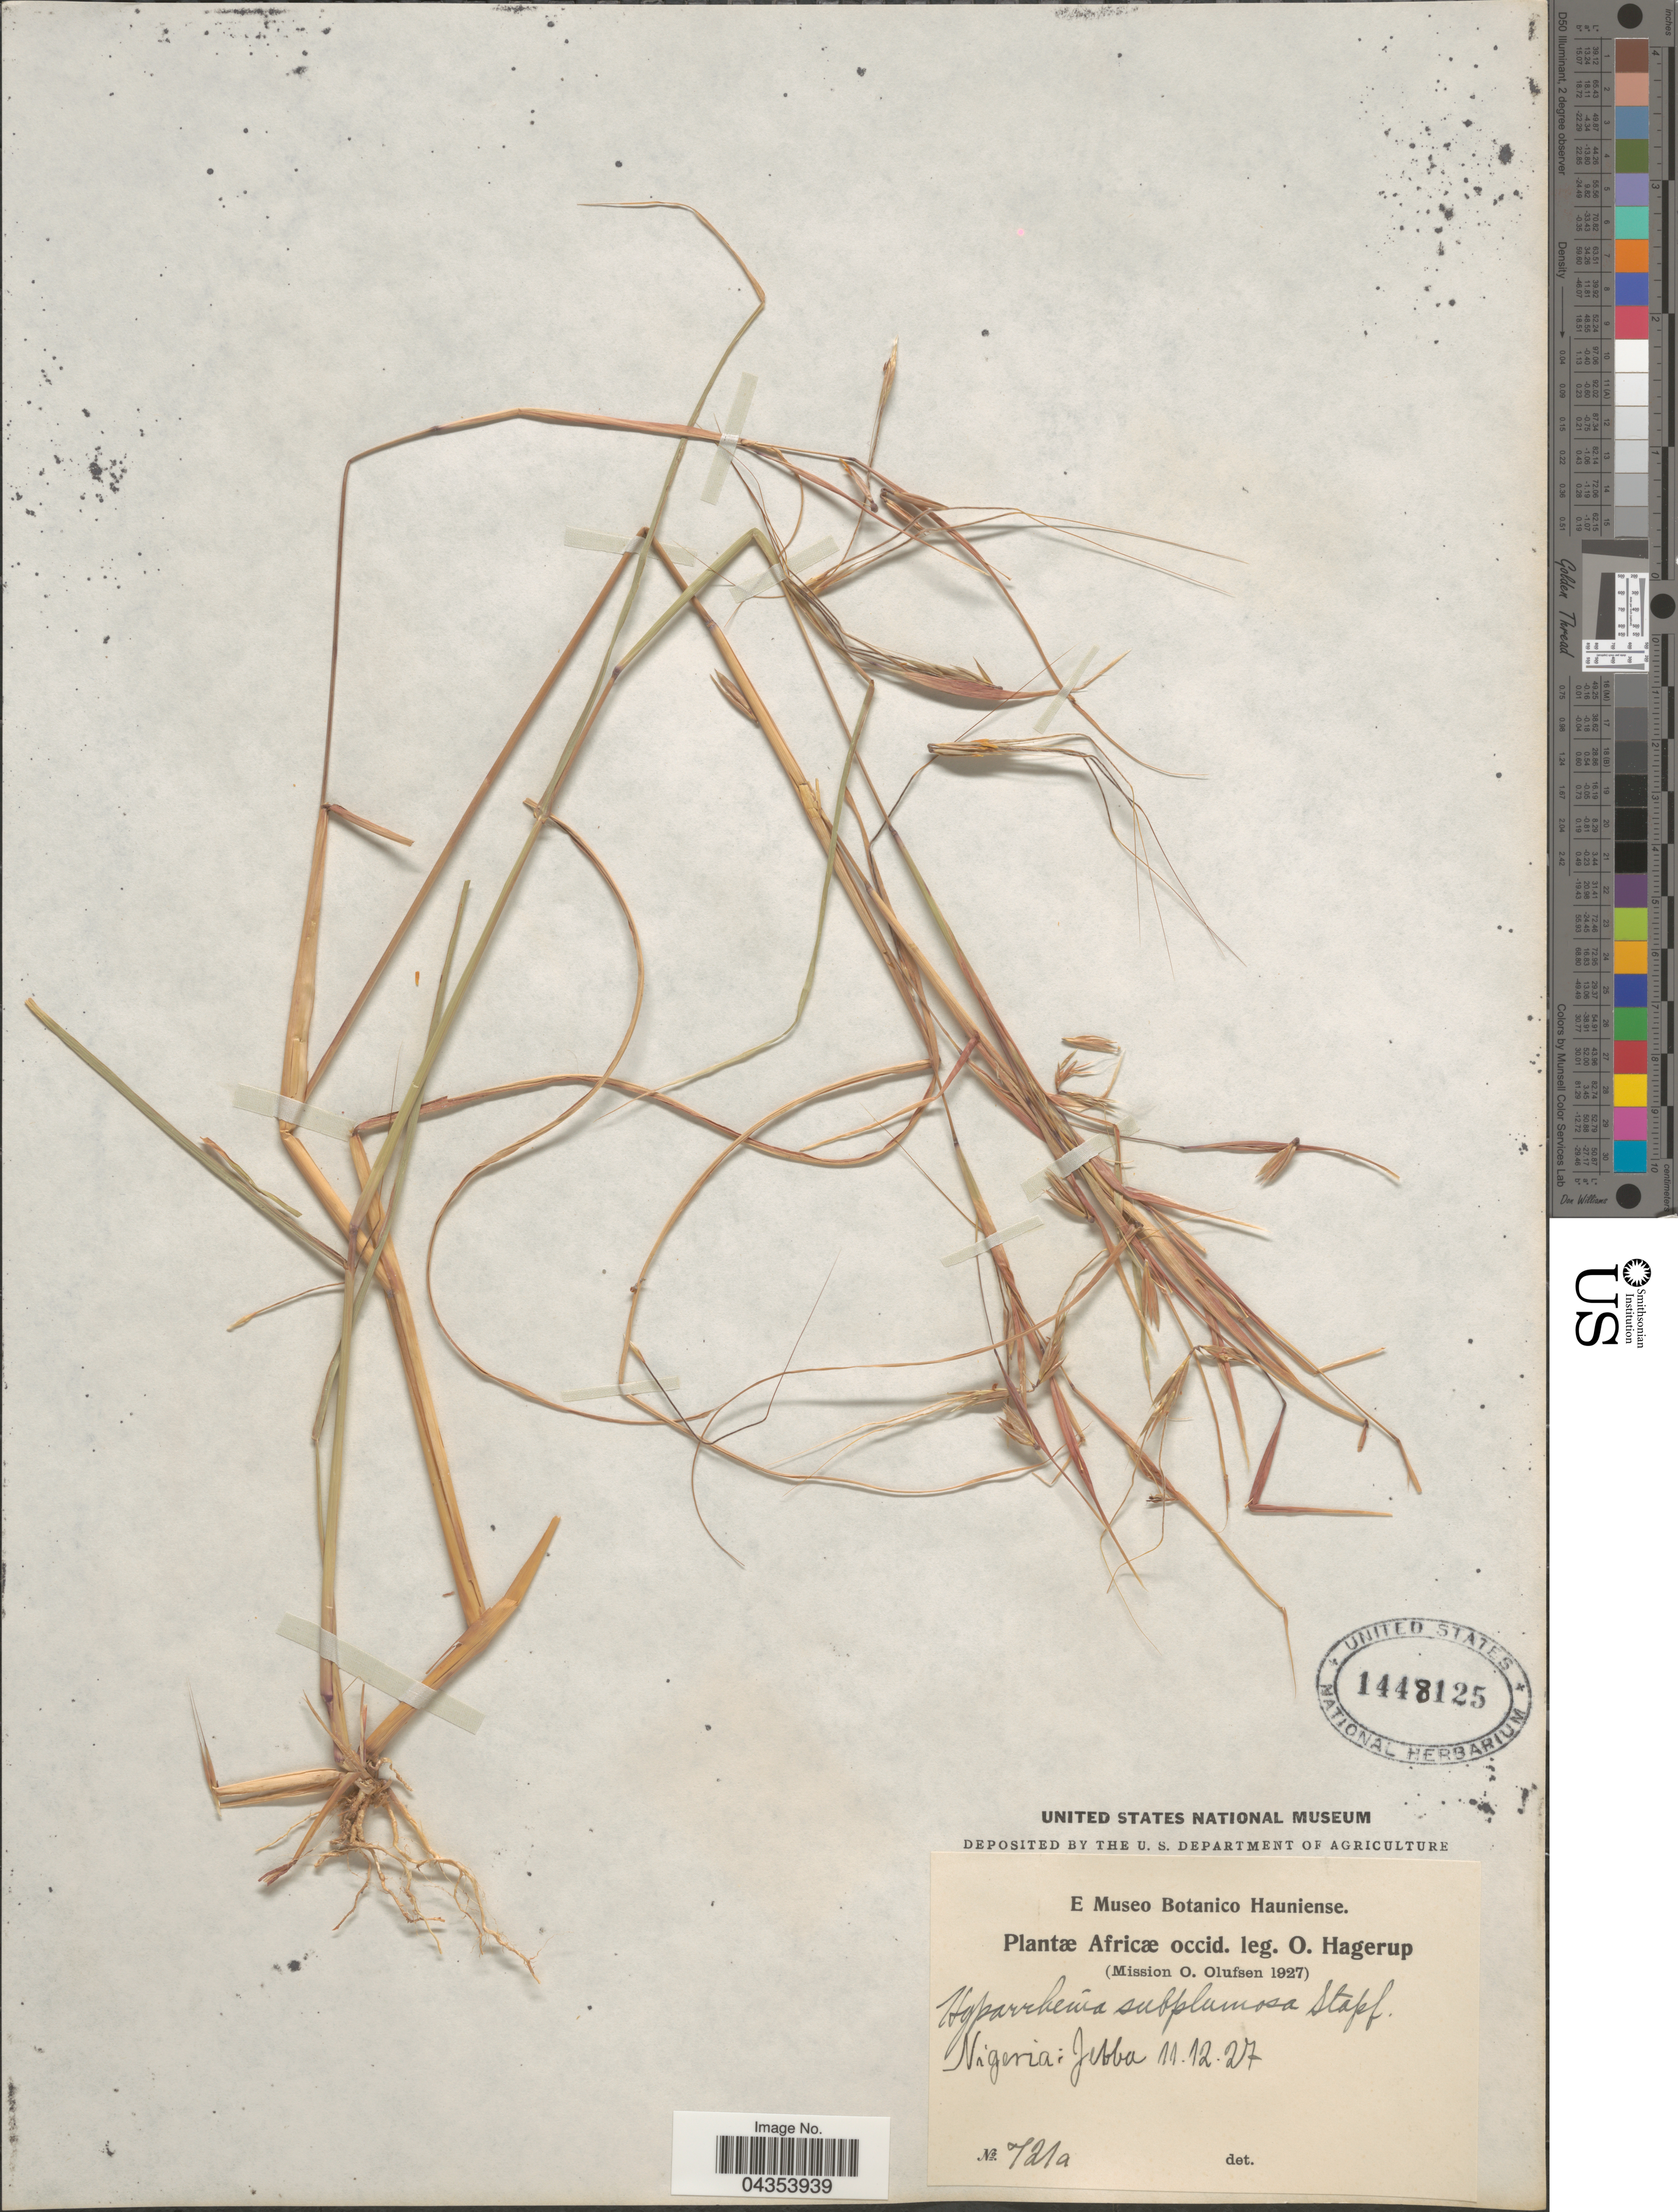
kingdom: Plantae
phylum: Tracheophyta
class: Liliopsida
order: Poales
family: Poaceae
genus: Hyparrhenia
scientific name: Hyparrhenia subplumosa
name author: Stapf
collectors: O. Hagerup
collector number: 721a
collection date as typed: Transcribed d/m/y: 11/12/27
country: Nigeria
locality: Africæ occid. Jebba.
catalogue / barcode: US 1448125